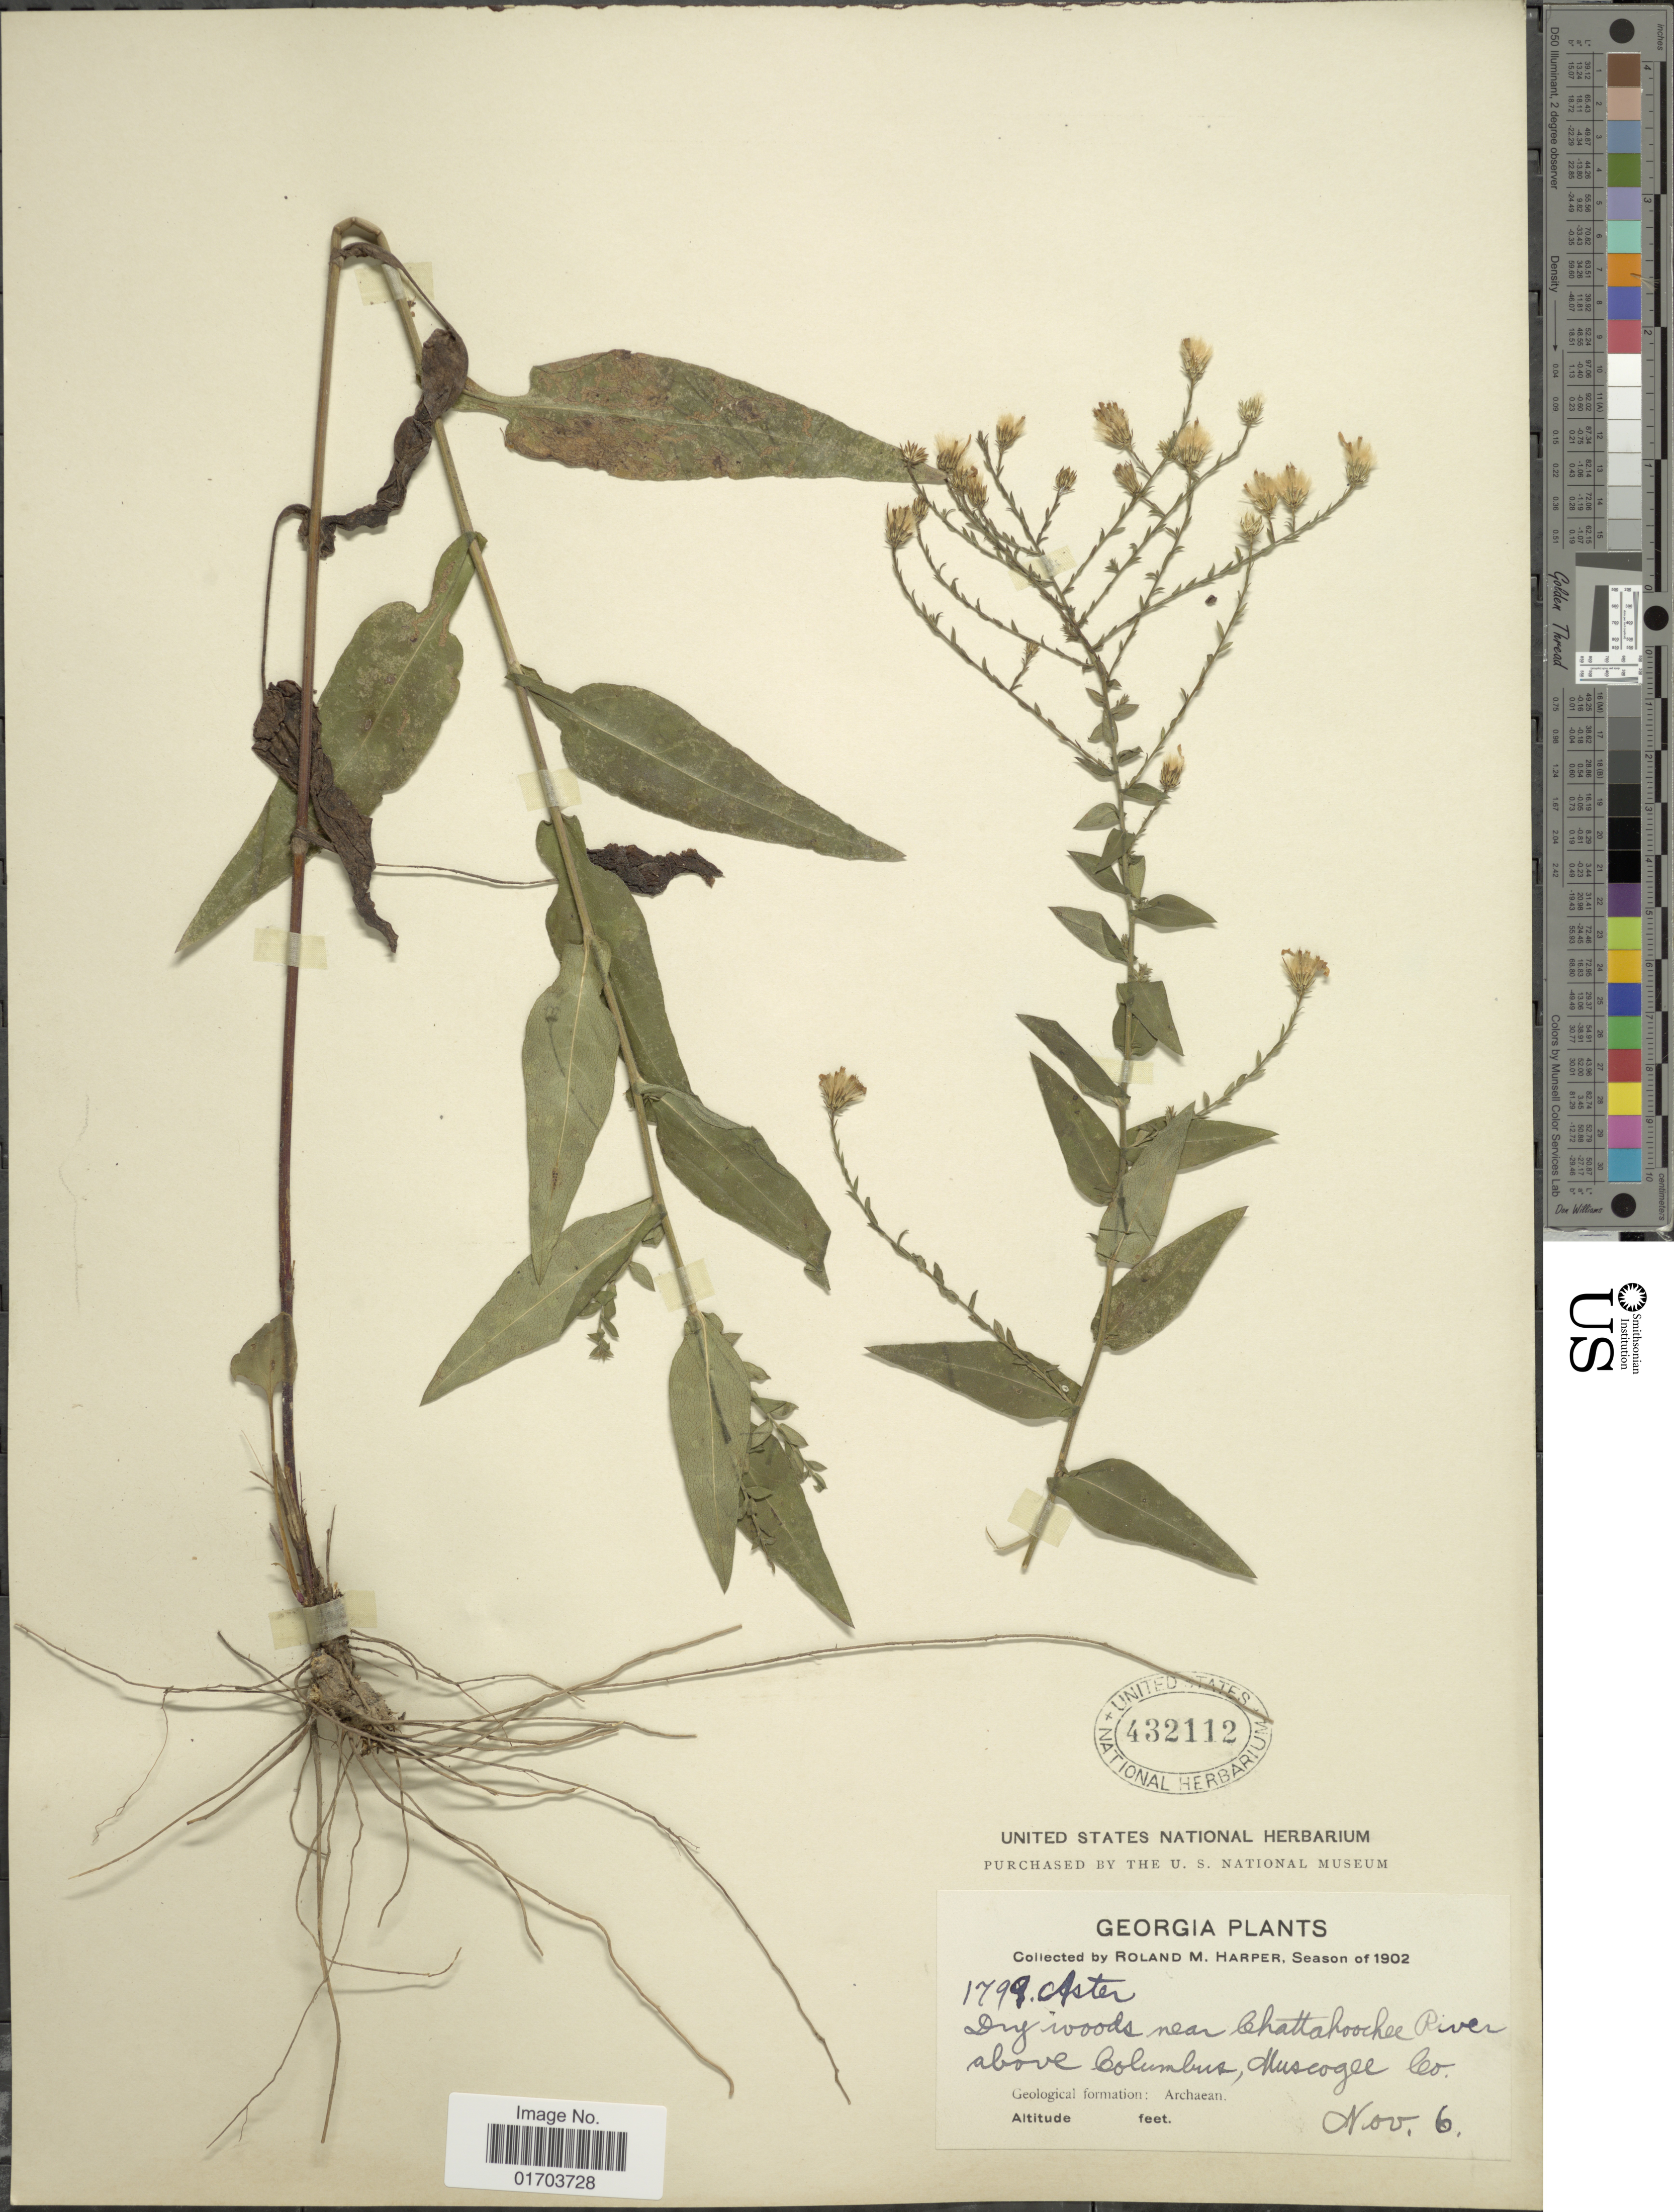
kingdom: Plantae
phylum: Tracheophyta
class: Magnoliopsida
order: Asterales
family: Asteraceae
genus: Symphyotrichum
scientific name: Symphyotrichum undulatum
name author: (L.) G.L. Nesom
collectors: R. M. Harper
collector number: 1799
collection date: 1902-11-06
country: United States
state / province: Georgia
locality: Georgia. Dry woods near Chattahoochee River above Columbus, Muscogee Co. Geological formation: Archaean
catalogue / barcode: US 432112